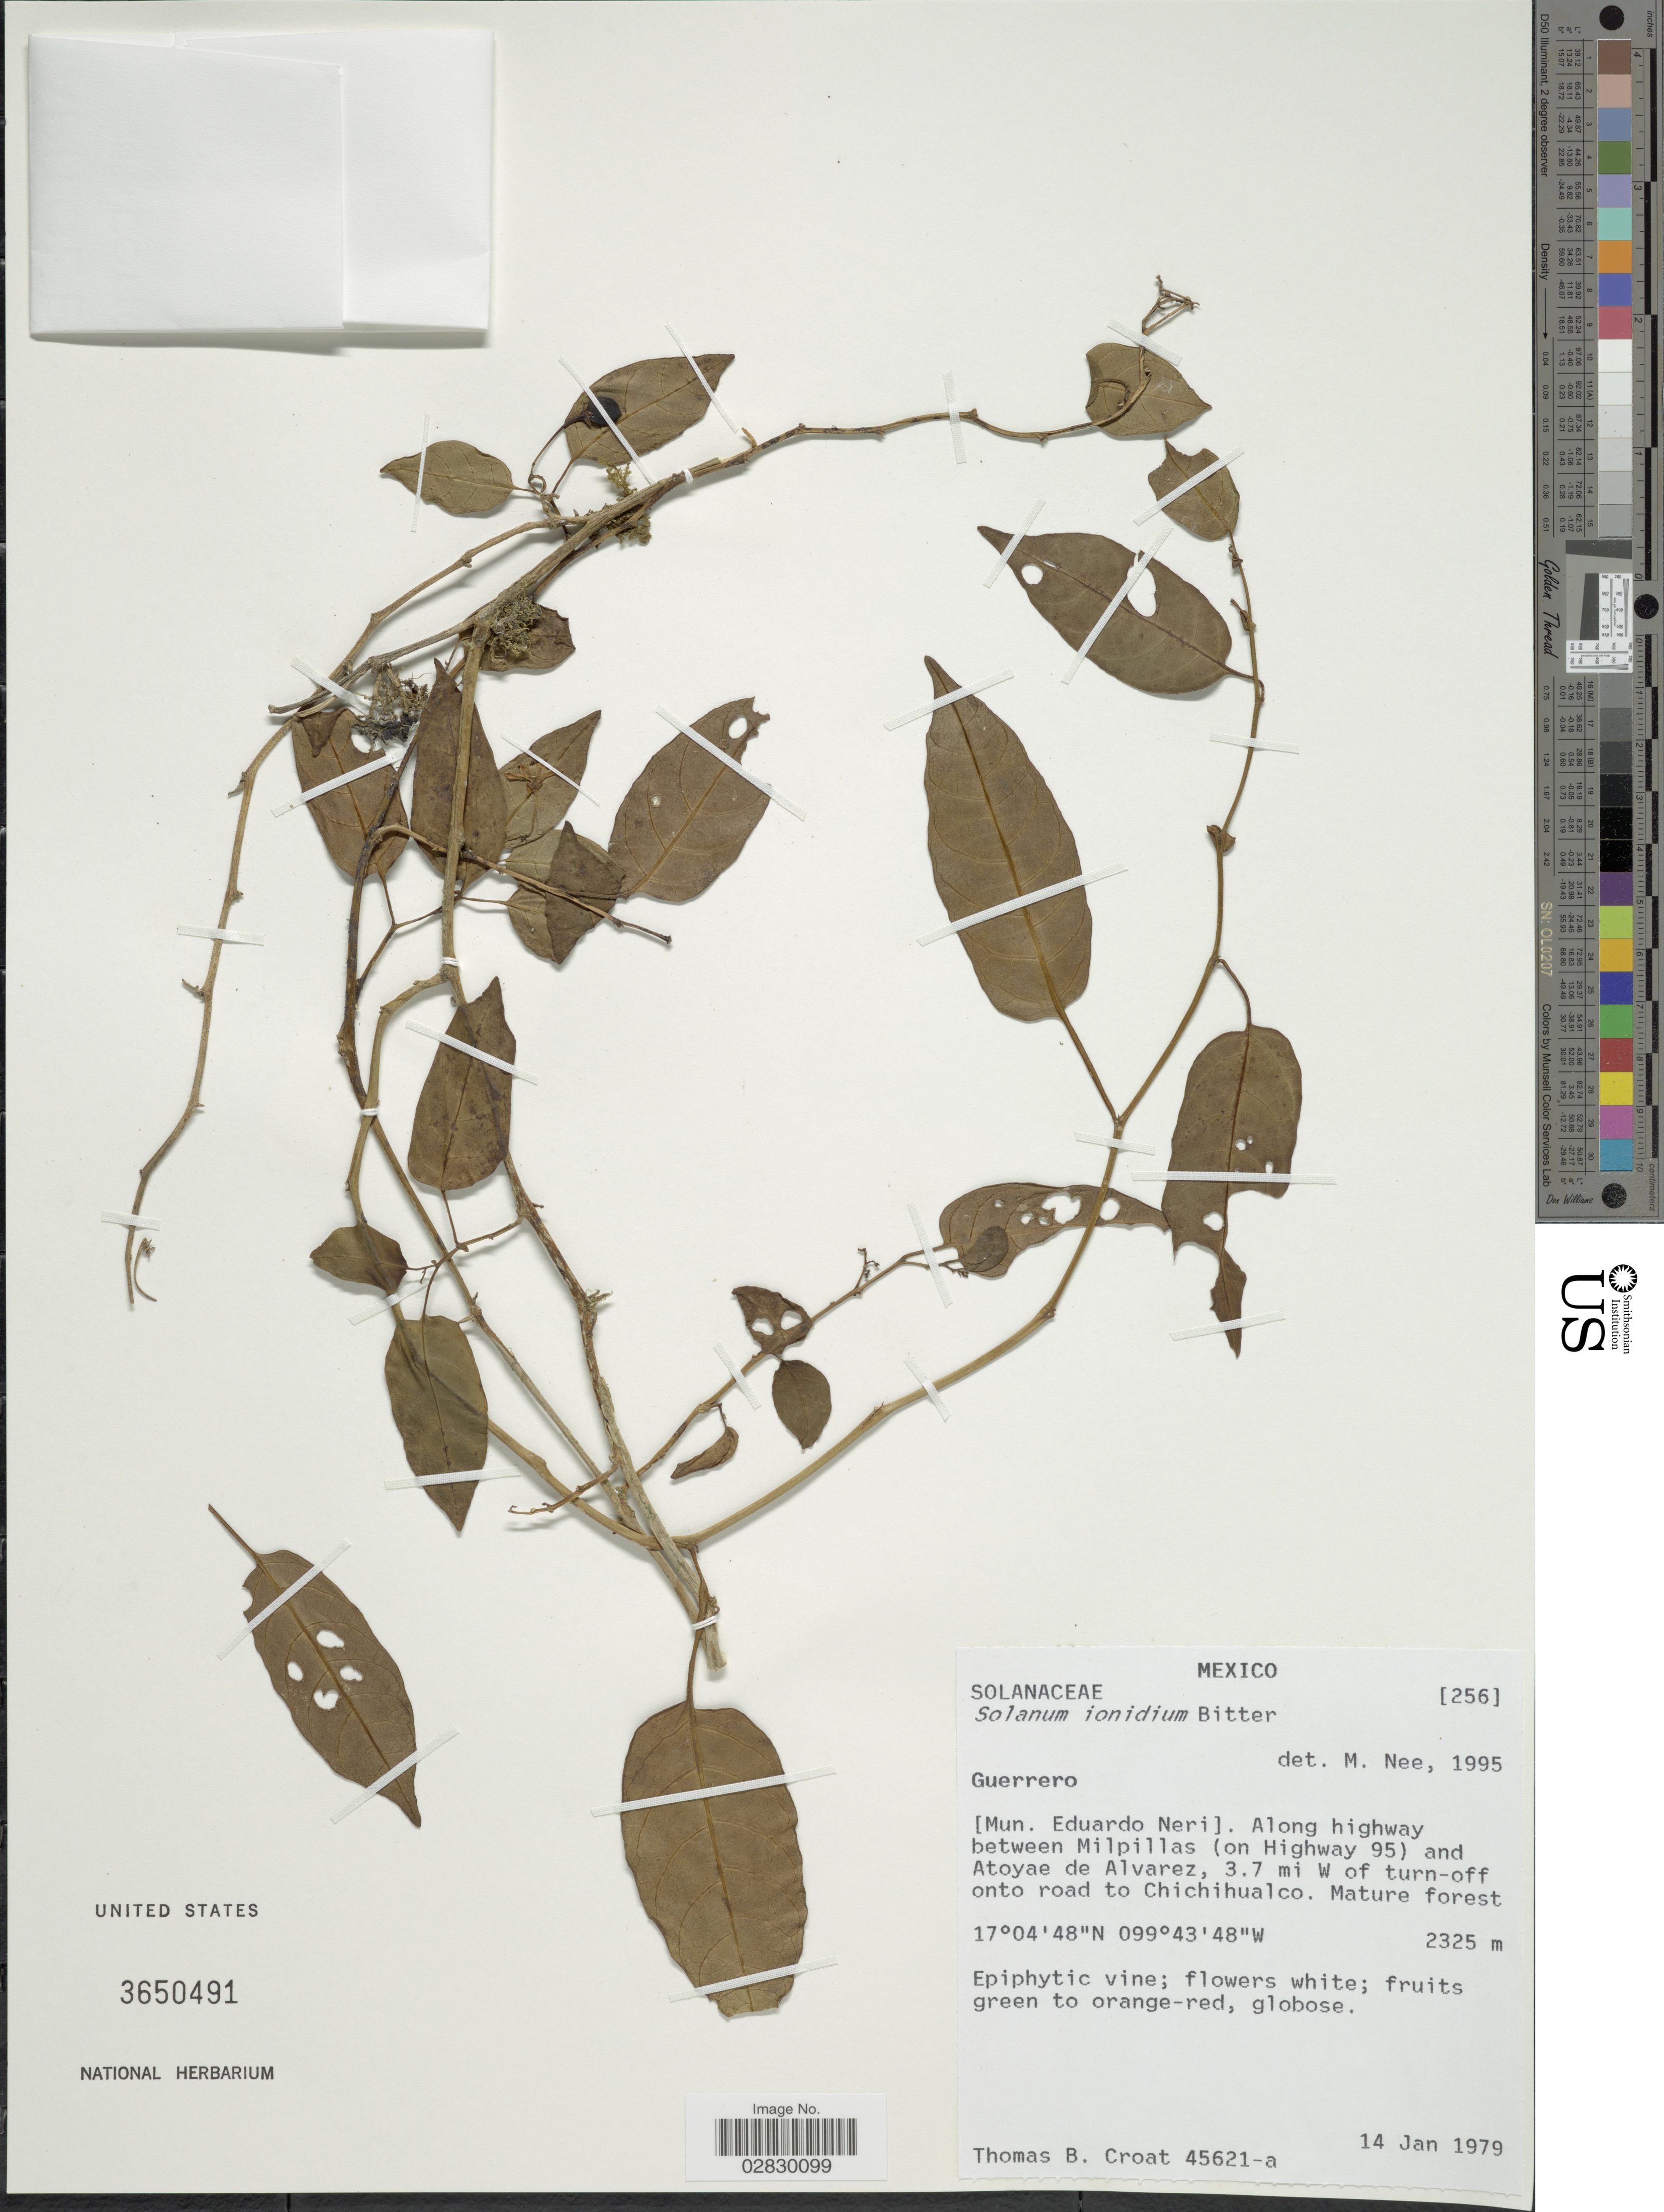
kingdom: Plantae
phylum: Tracheophyta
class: Magnoliopsida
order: Solanales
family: Solanaceae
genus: Solanum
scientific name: Solanum ionidium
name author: Bitter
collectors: T. B. Croat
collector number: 45621-a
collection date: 1979-01-14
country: Mexico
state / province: Guerrero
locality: [Mun. Eduardo Neri]. Along highway between Milpillas (on Highway 95) and Atoyae de Alvarez, 3.7 mi W of turn-off onto road to Chichihualco.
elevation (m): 2325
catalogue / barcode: US 3650491